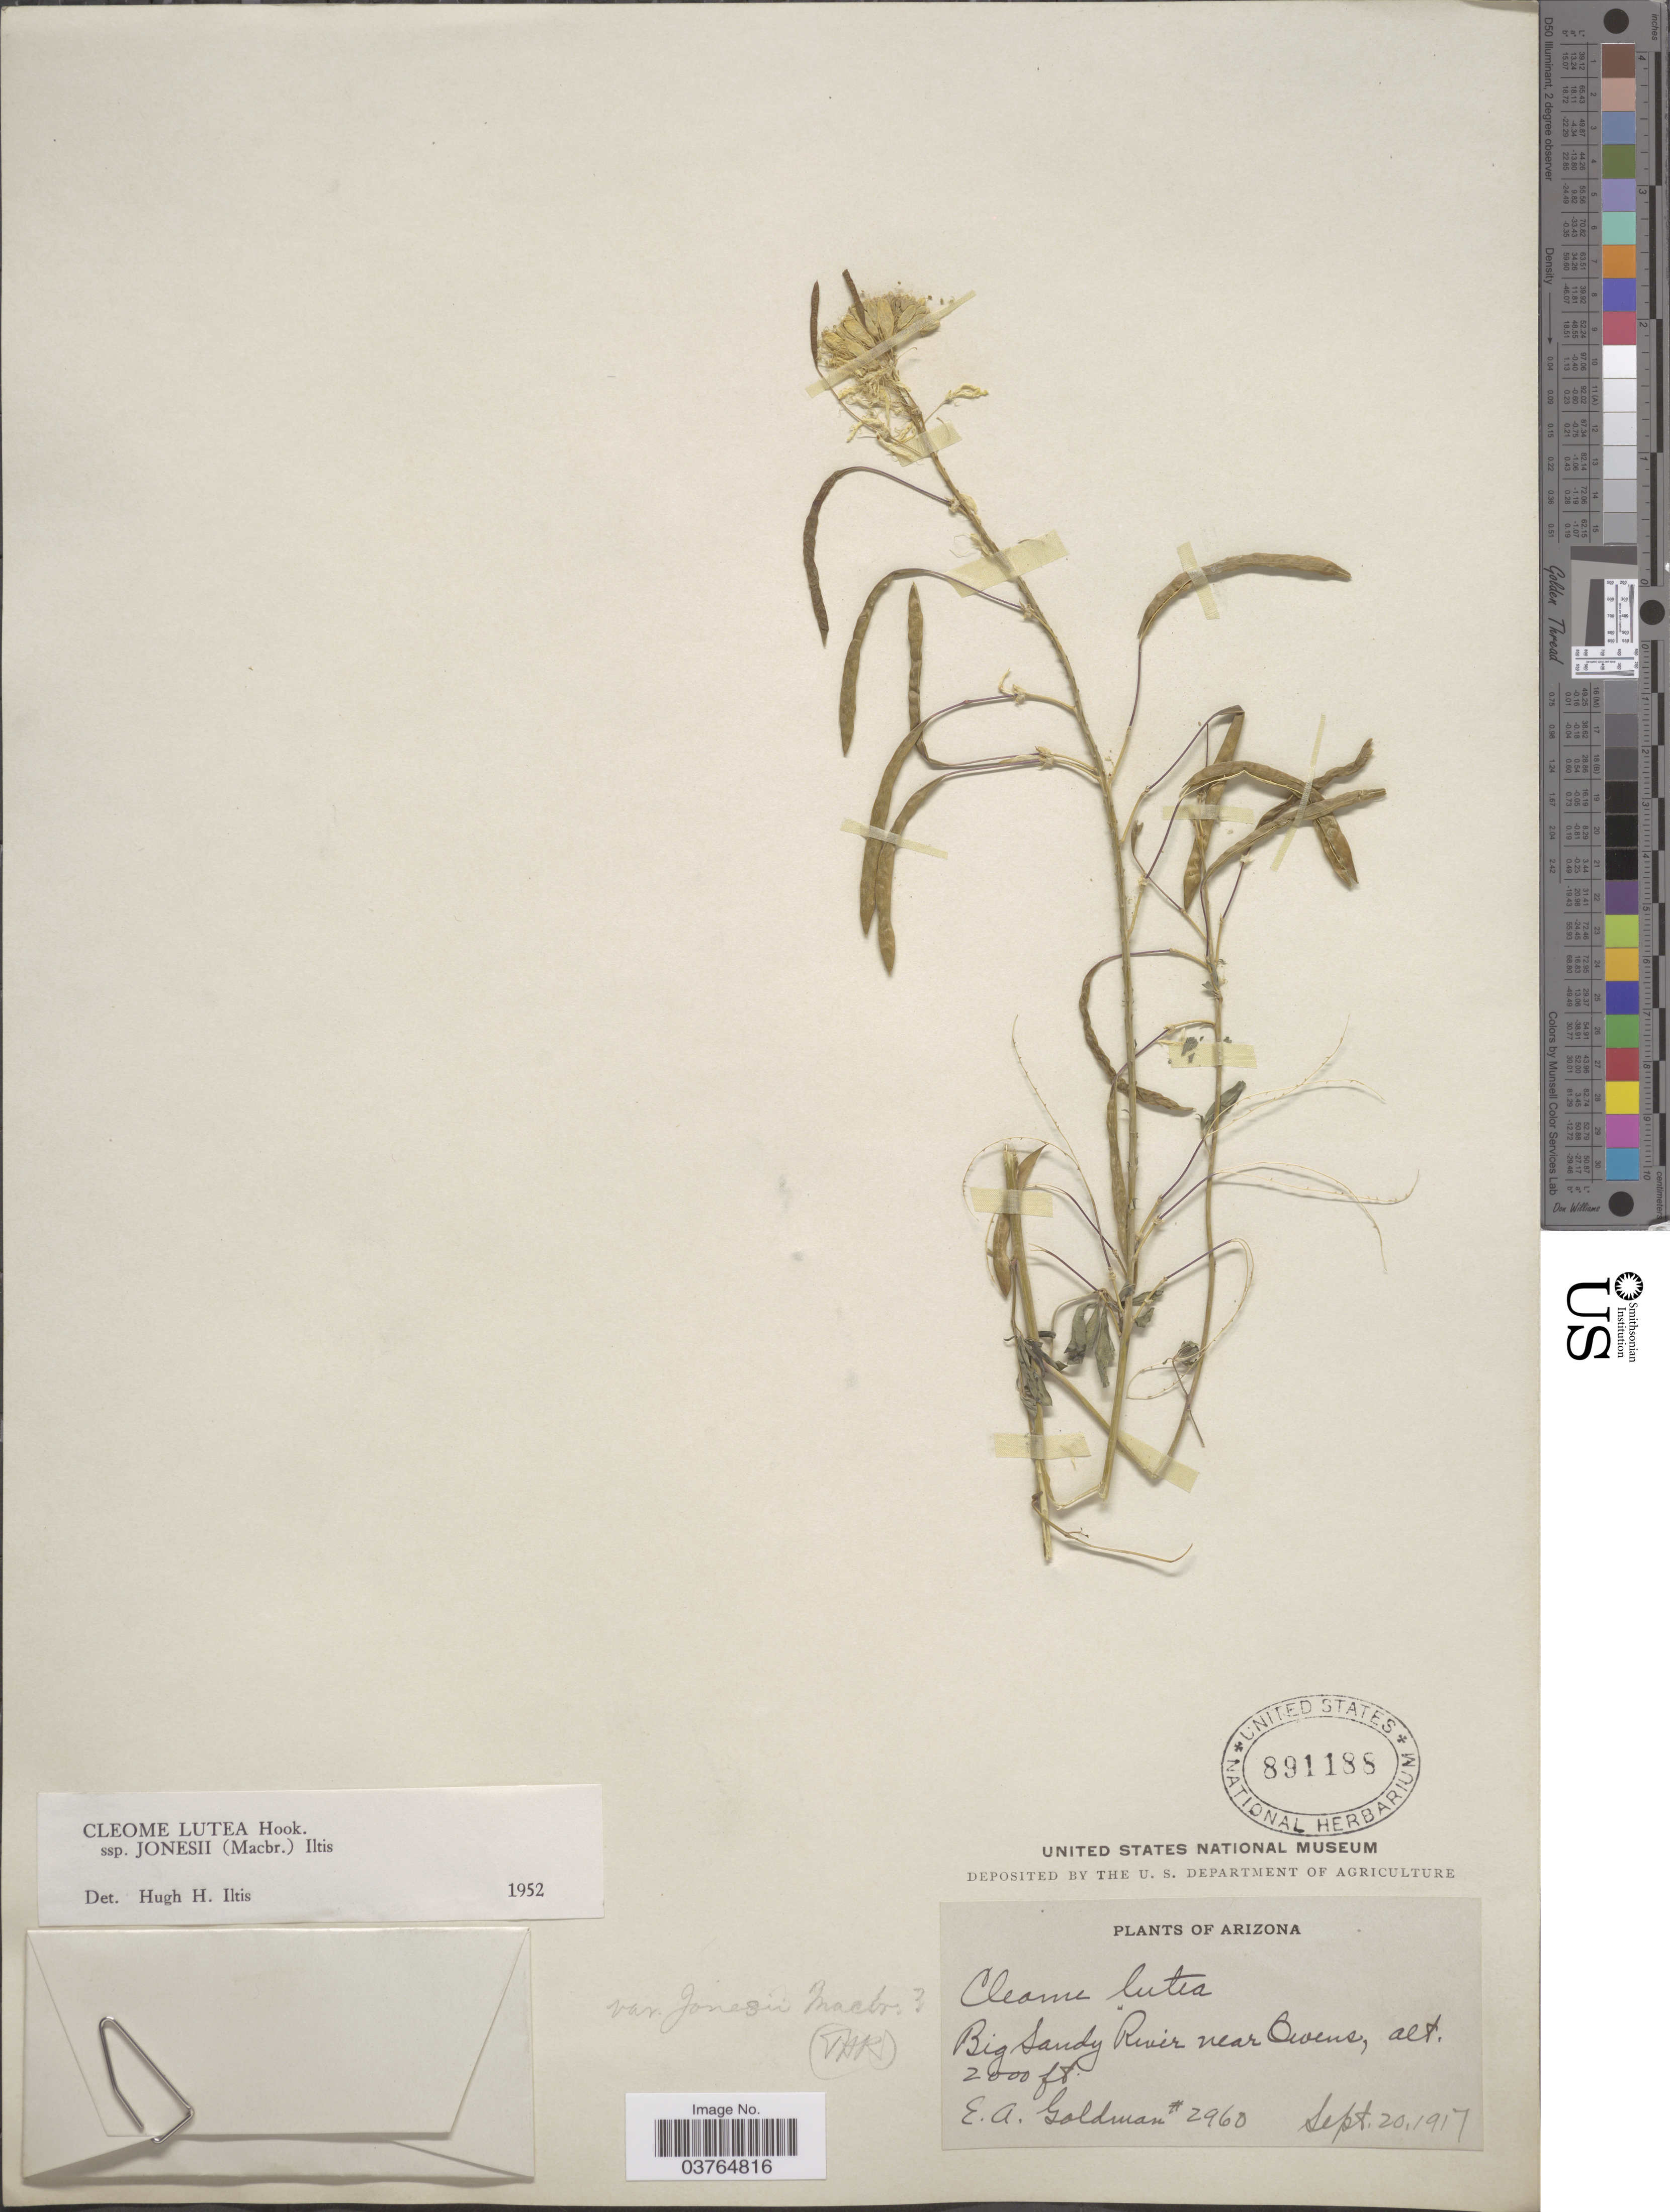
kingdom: Plantae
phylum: Tracheophyta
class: Magnoliopsida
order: Brassicales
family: Cleomaceae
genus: Cleomella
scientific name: Cleomella jonesii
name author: (J.F. Macbr.) J.C. Hall & Roalson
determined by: Strong, M. T., (US), Smithsonian Institution - National Museum of Natural History (UNITED STATES)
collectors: E. A. Goldman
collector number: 2960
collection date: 1917-09-20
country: United States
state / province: Arizona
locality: Big Sandy River near Owens.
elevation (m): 610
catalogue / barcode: US 891188